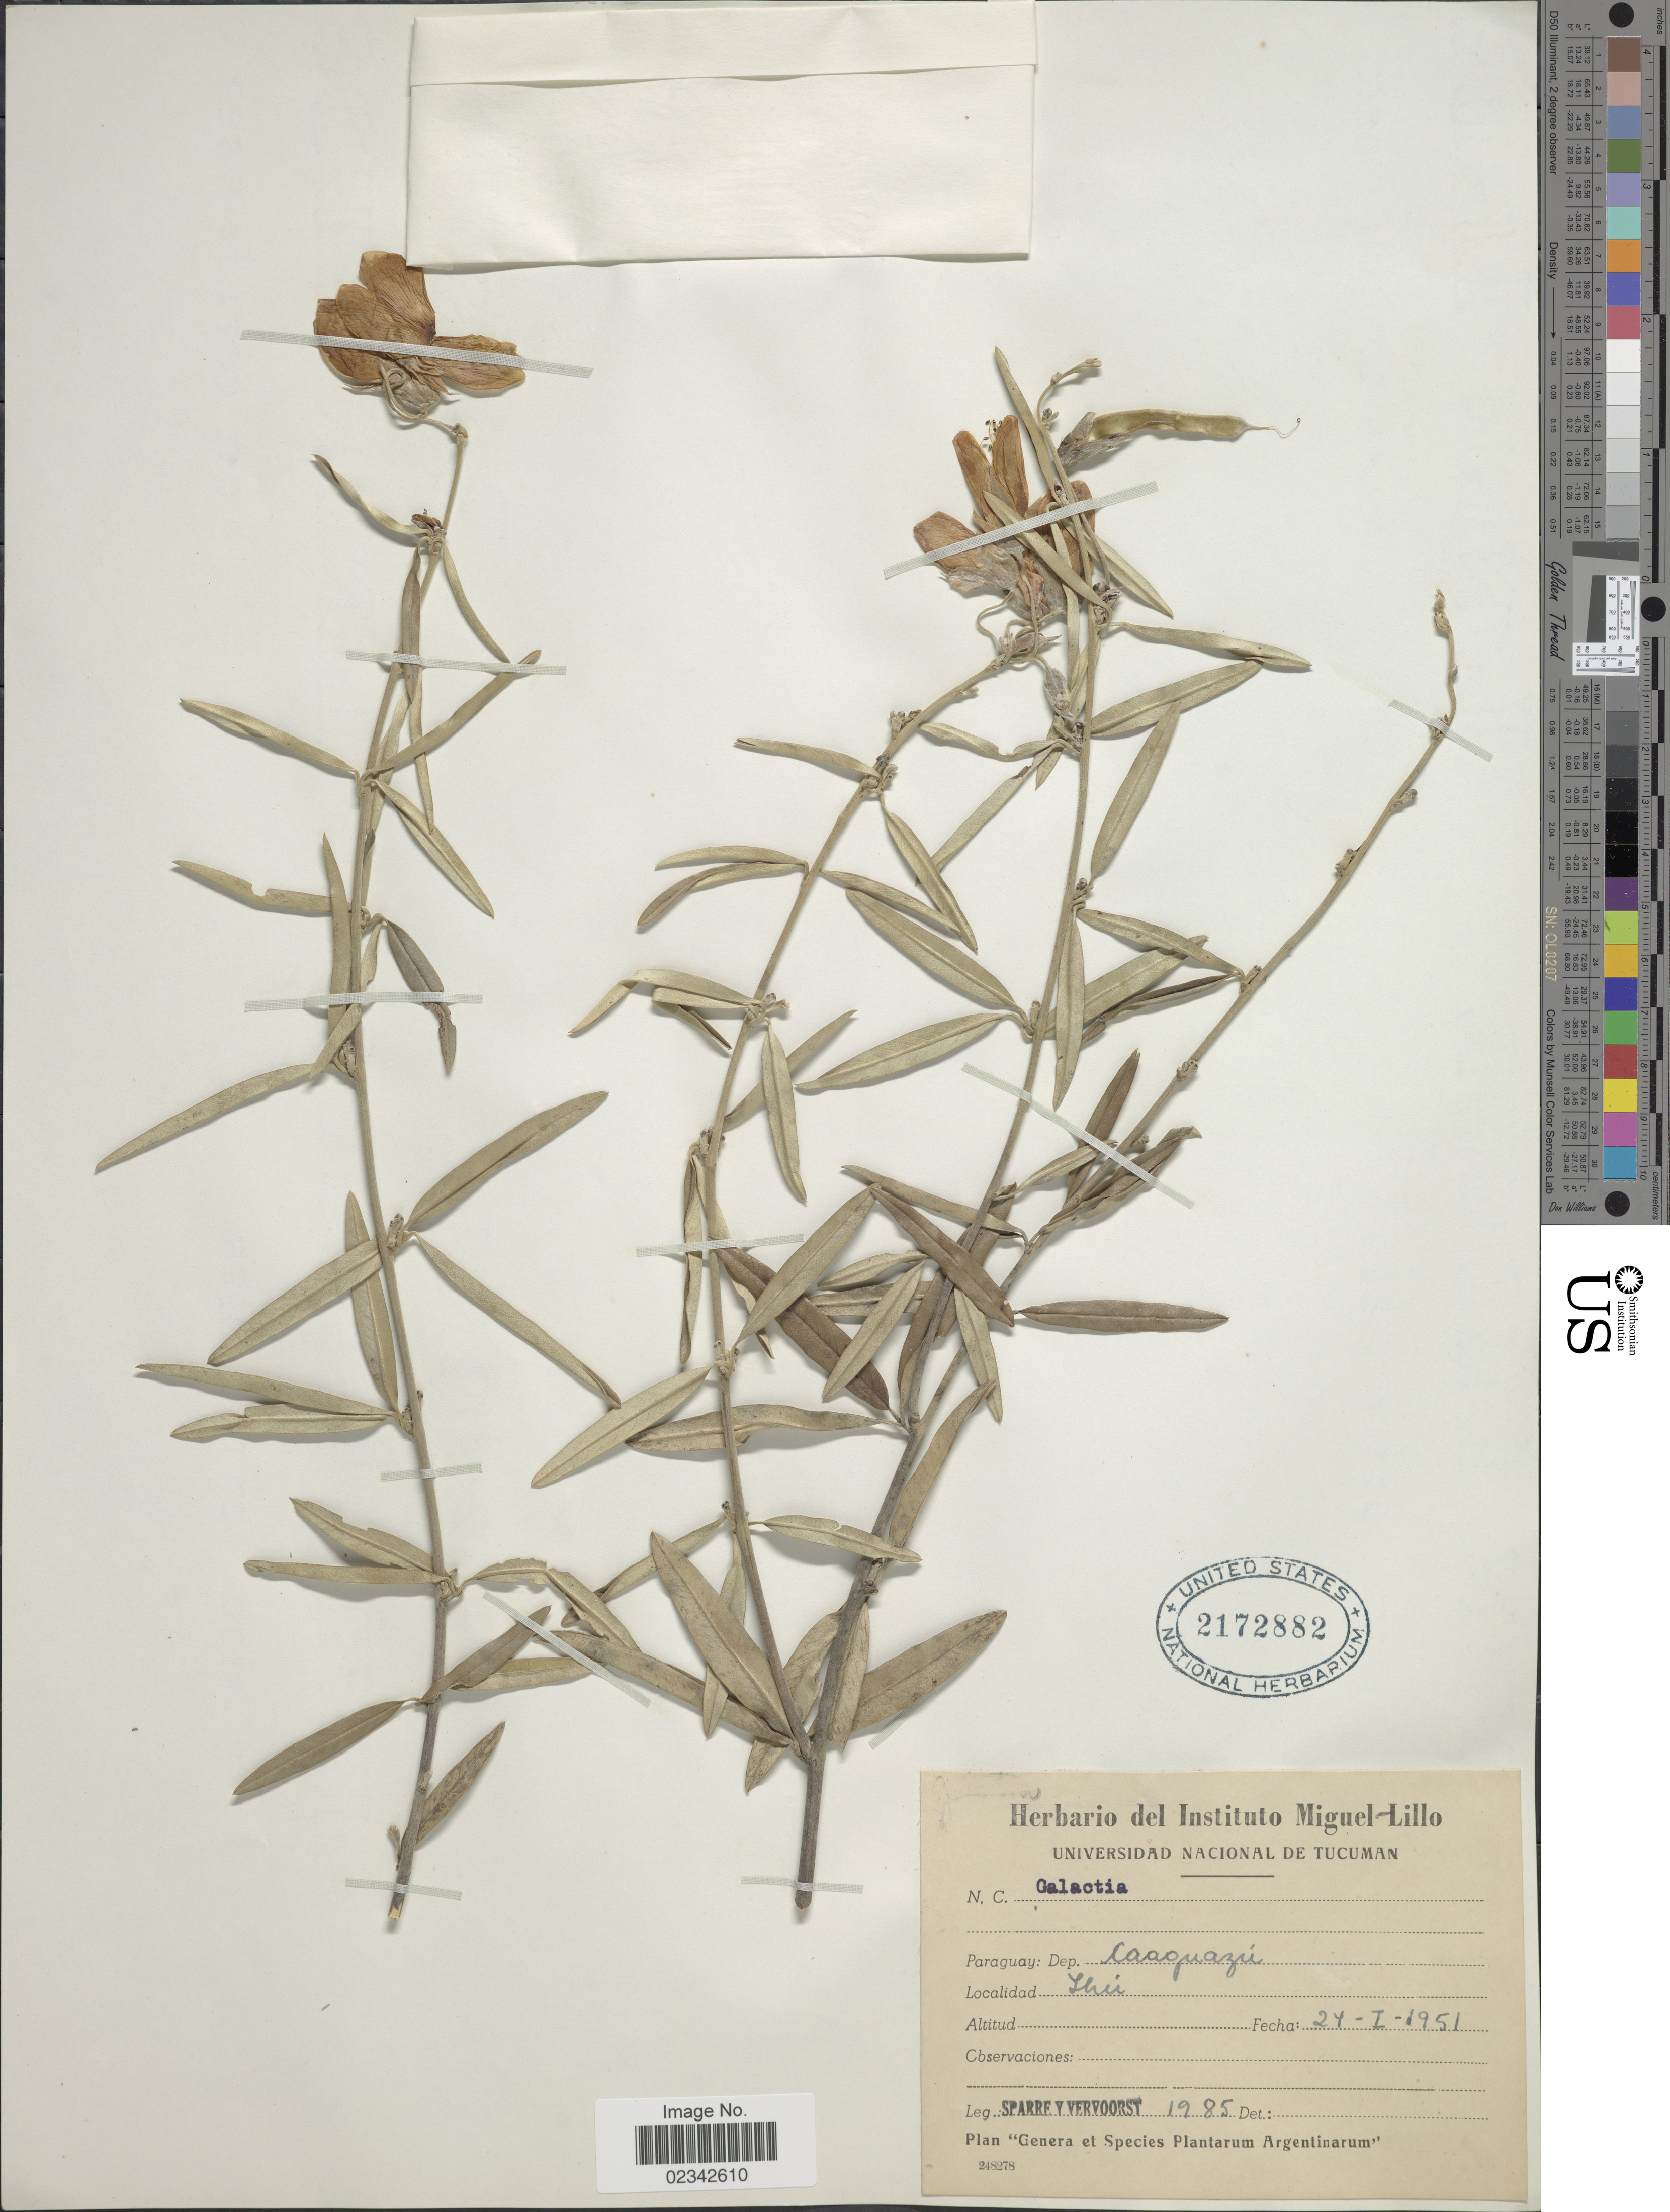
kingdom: Plantae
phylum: Tracheophyta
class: Magnoliopsida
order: Fabales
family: Fabaceae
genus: Collaea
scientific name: Collaea speciosa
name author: (Loisel.) DC.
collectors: Sparre & Vervoorst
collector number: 1985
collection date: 1951-01-24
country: Paraguay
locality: Dep. Caaguazú, Ihú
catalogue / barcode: US 2172882